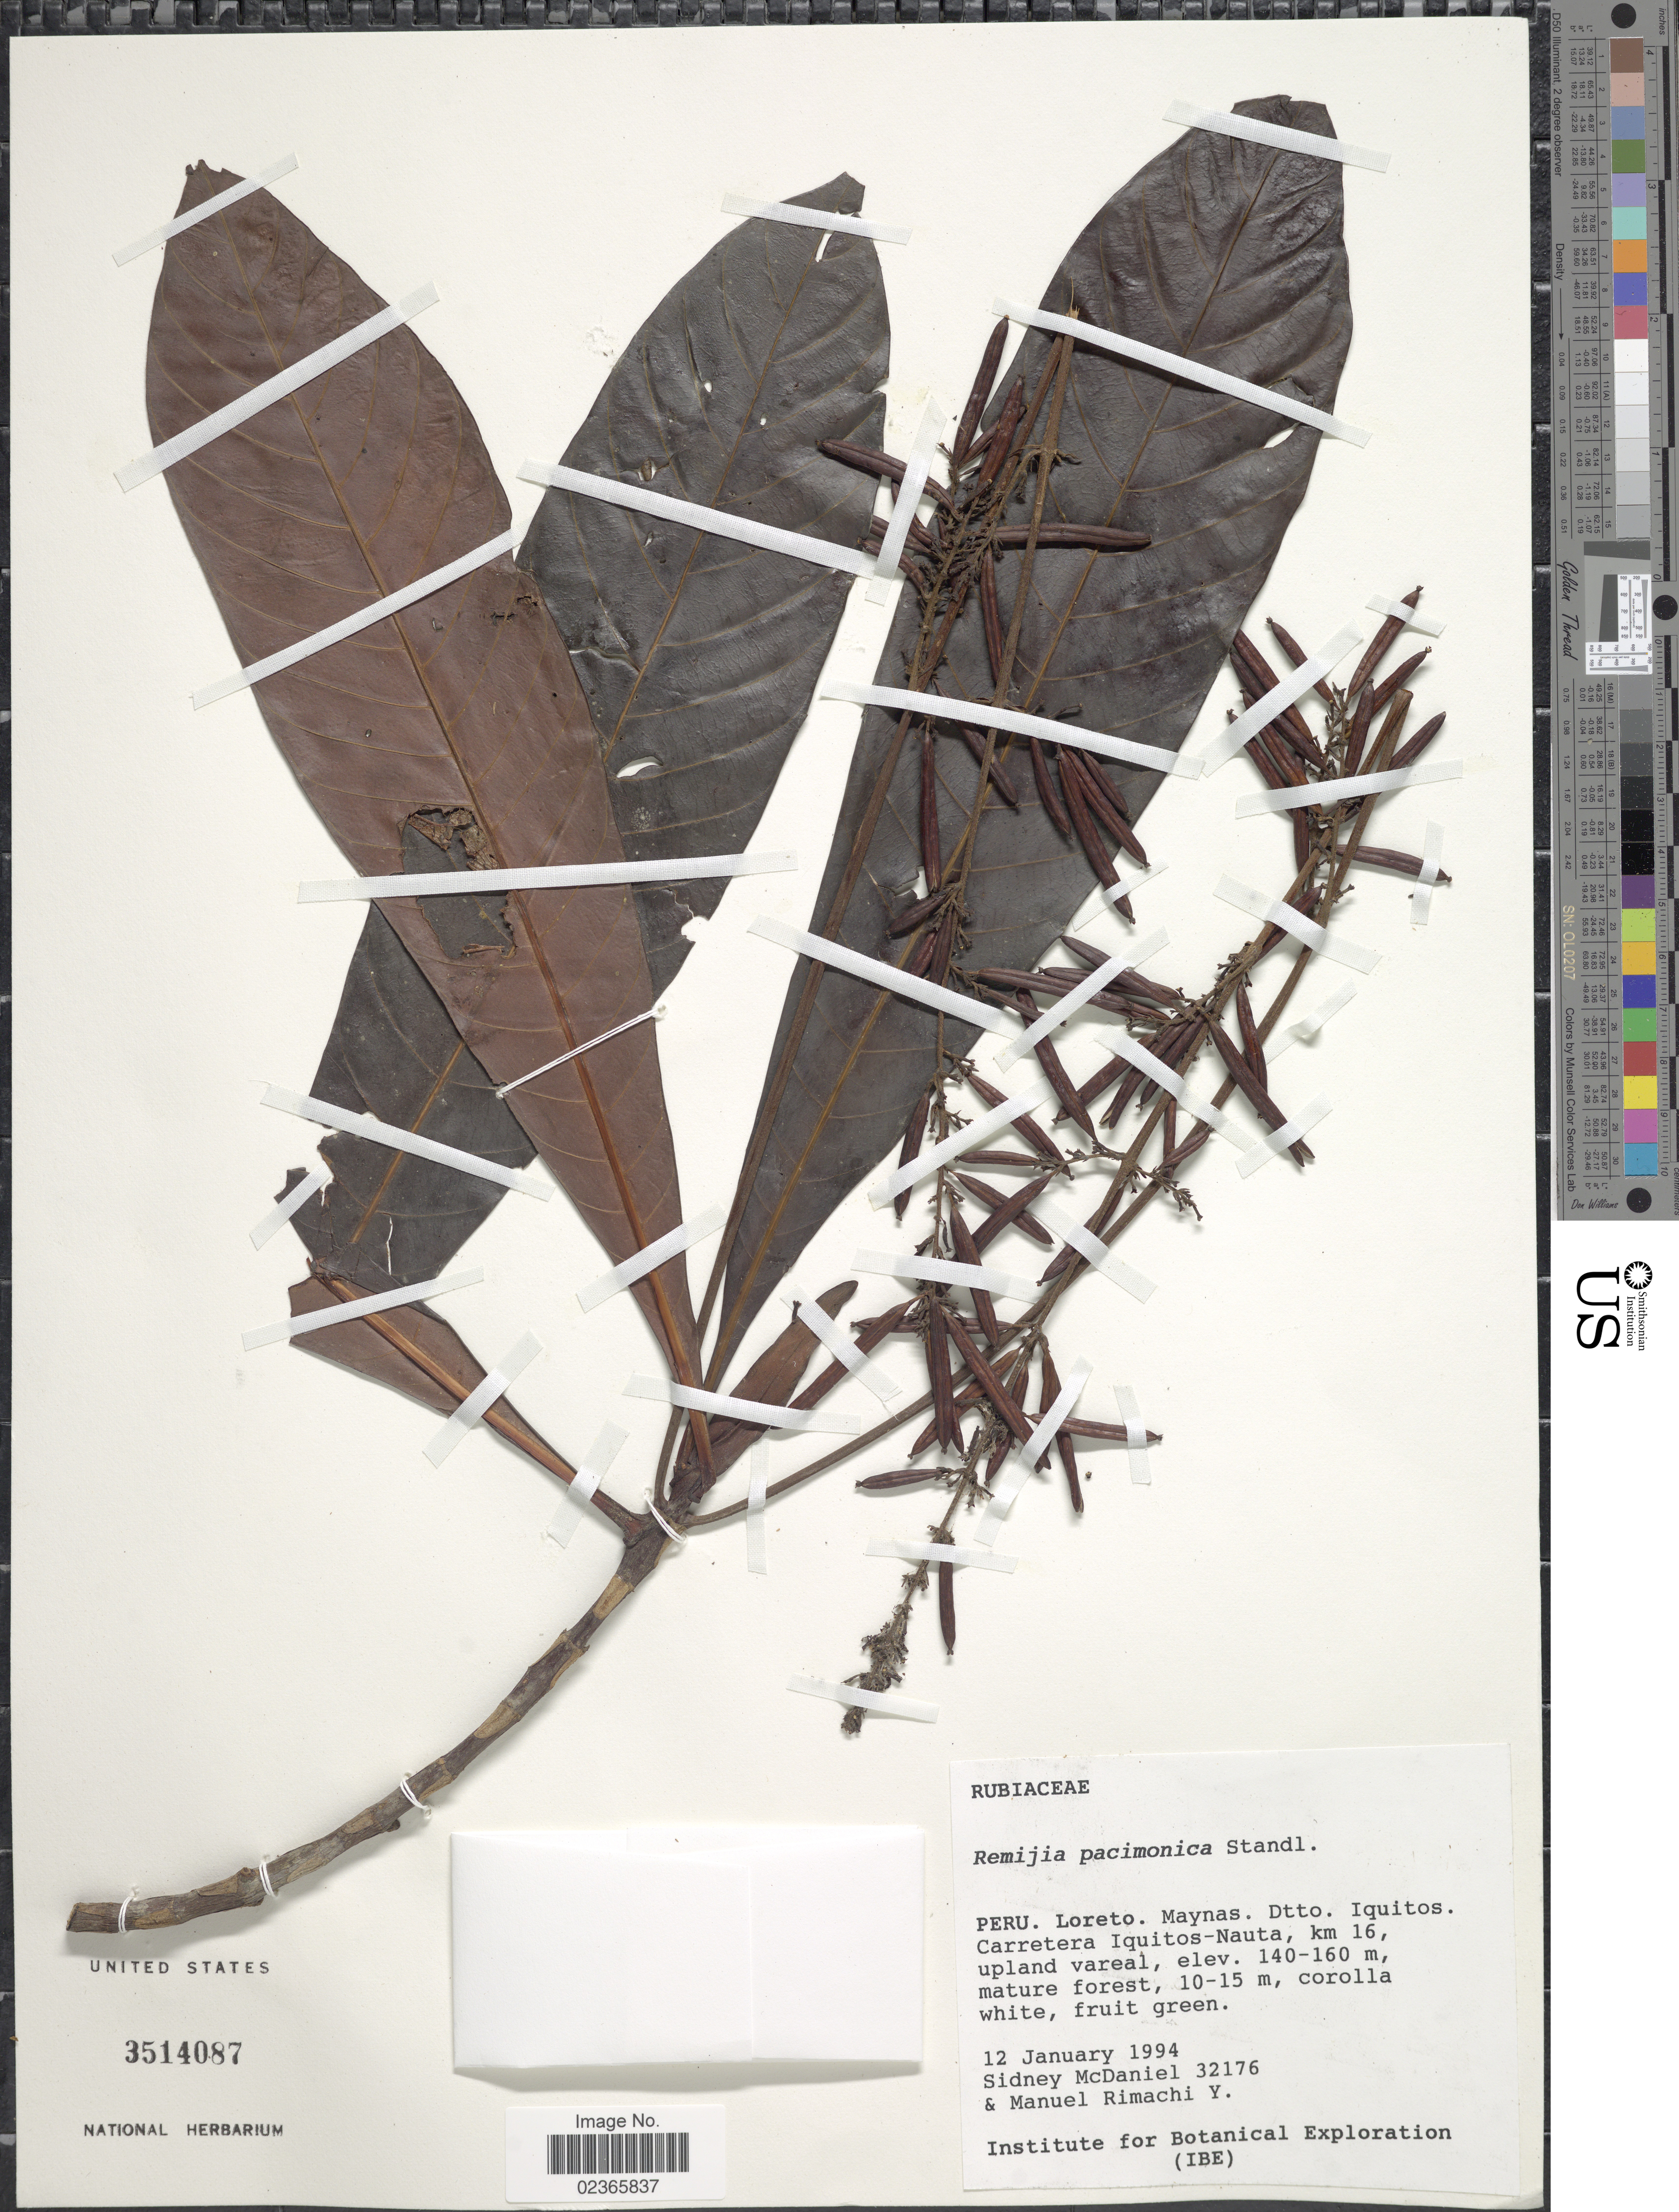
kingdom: Plantae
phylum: Tracheophyta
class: Magnoliopsida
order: Gentianales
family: Rubiaceae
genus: Remijia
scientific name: Remijia pacimonica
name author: Standl.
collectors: S. McDaniel & M. Rimachi Y.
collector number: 32176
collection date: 1994-01-12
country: Peru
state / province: Loreto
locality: Maynas. Dtto. Iquitos. Carretera Iquitos-Nauta, km 16, upland vareal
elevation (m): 140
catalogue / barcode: US 3514087